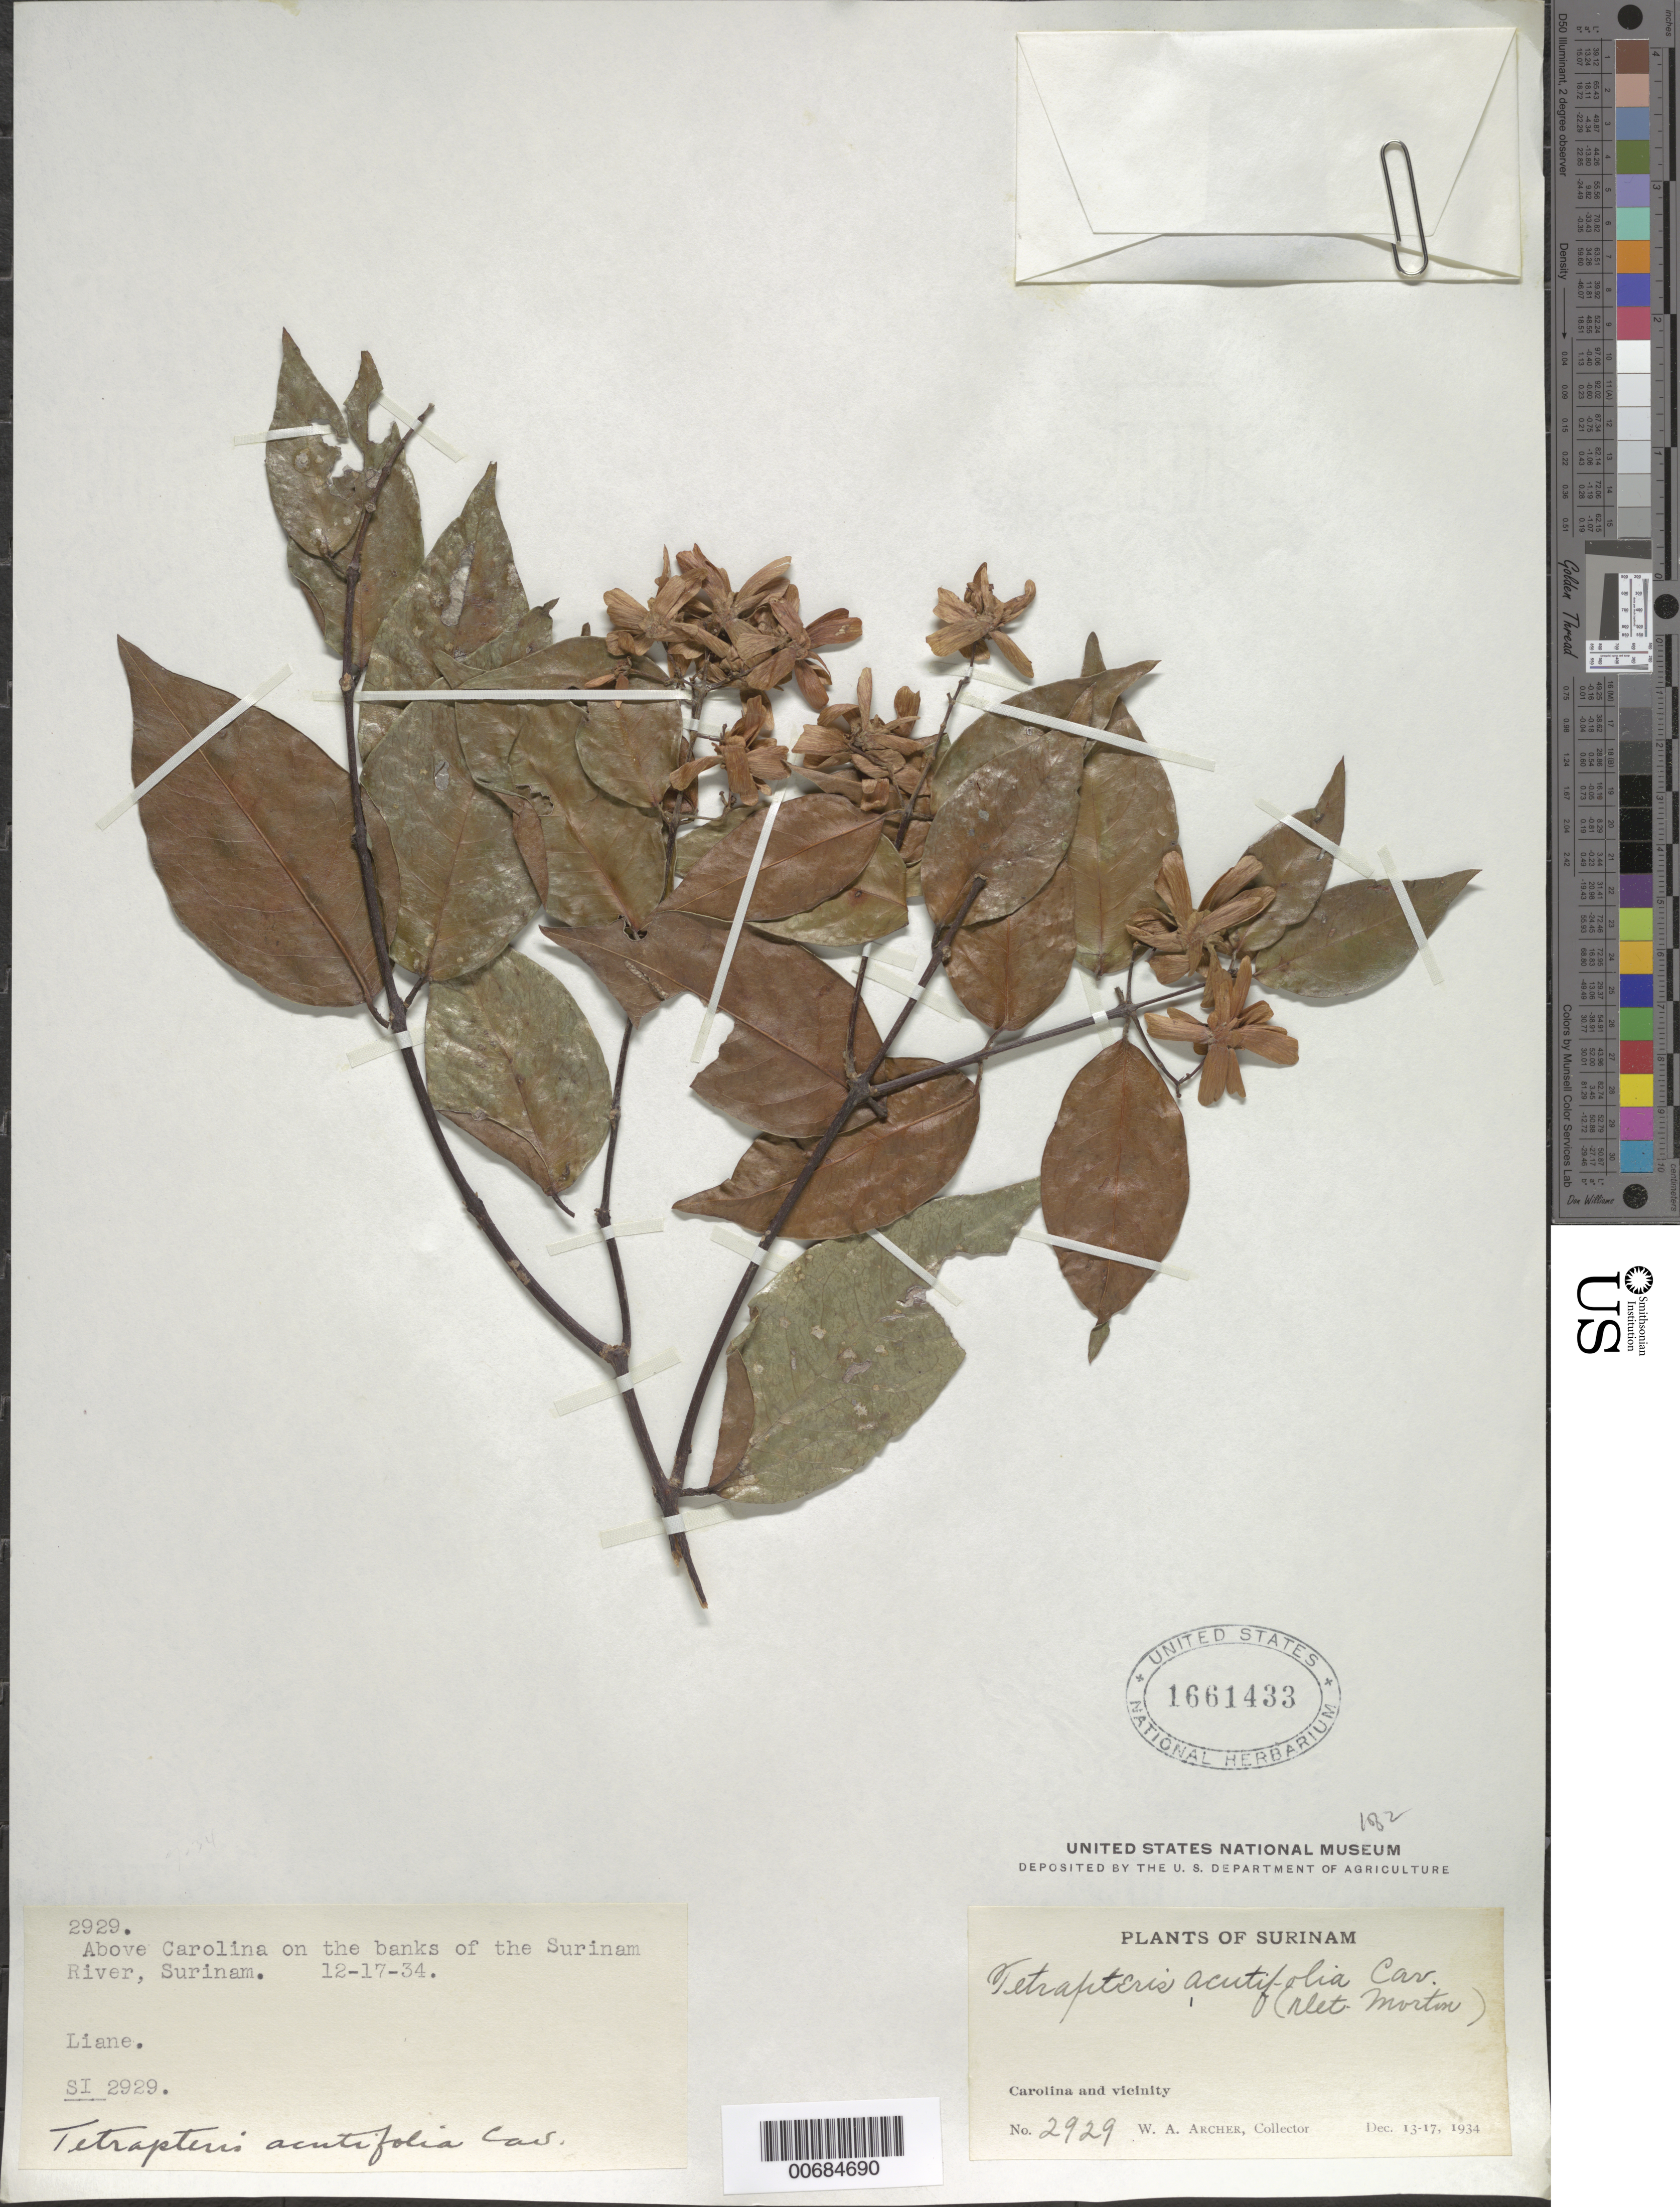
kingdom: Plantae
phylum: Tracheophyta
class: Magnoliopsida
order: Malpighiales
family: Malpighiaceae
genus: Tetrapterys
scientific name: Tetrapterys acutifolia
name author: Cav.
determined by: Morton, --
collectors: W. A. Archer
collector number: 2929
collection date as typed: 13-Dec-34 to 17-Dec-34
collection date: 1934-12-13/1934-12-17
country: Suriname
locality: Carolina and vicinity, Surinam River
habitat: Riverbank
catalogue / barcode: US 1661433